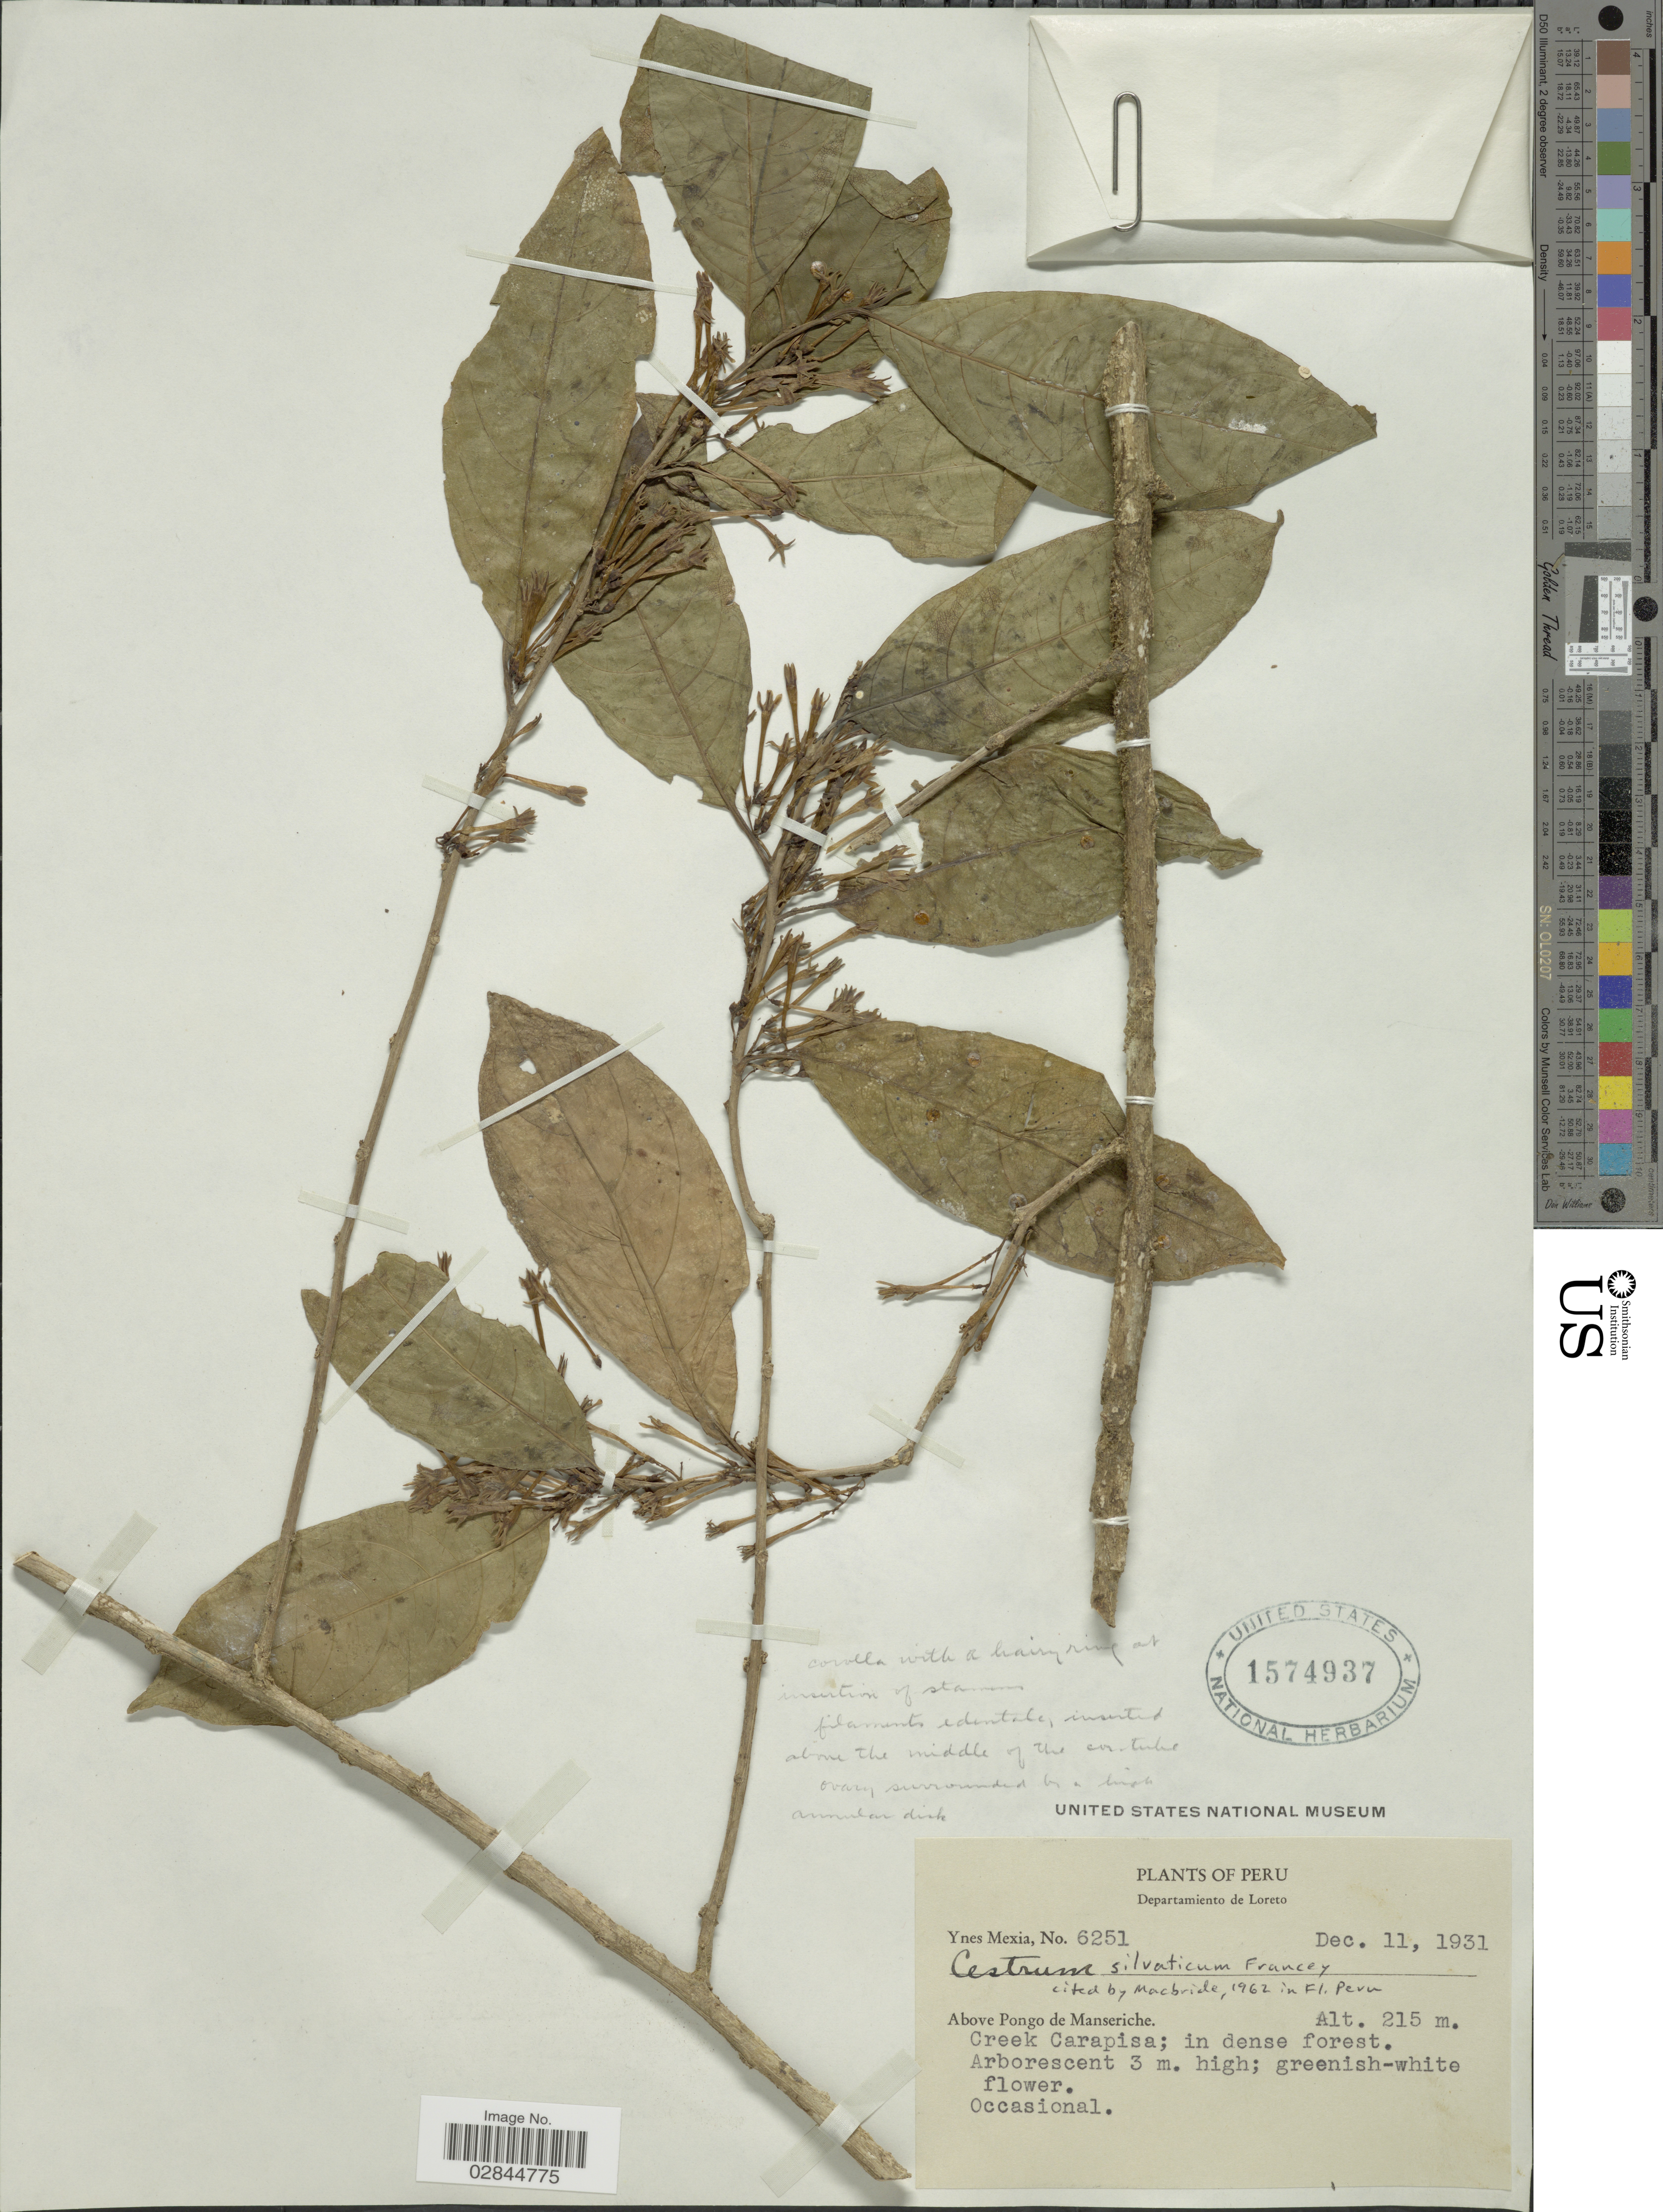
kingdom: Plantae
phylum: Tracheophyta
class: Magnoliopsida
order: Solanales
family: Solanaceae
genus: Cestrum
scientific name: Cestrum microcalyx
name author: Francey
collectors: Y. Mexia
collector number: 6251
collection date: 1931-12-11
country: Peru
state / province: Loreto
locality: Departamiento de Loreto. Above Pongo de Manseriche. Creek Carapisa.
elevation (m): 215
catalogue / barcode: US 1574937